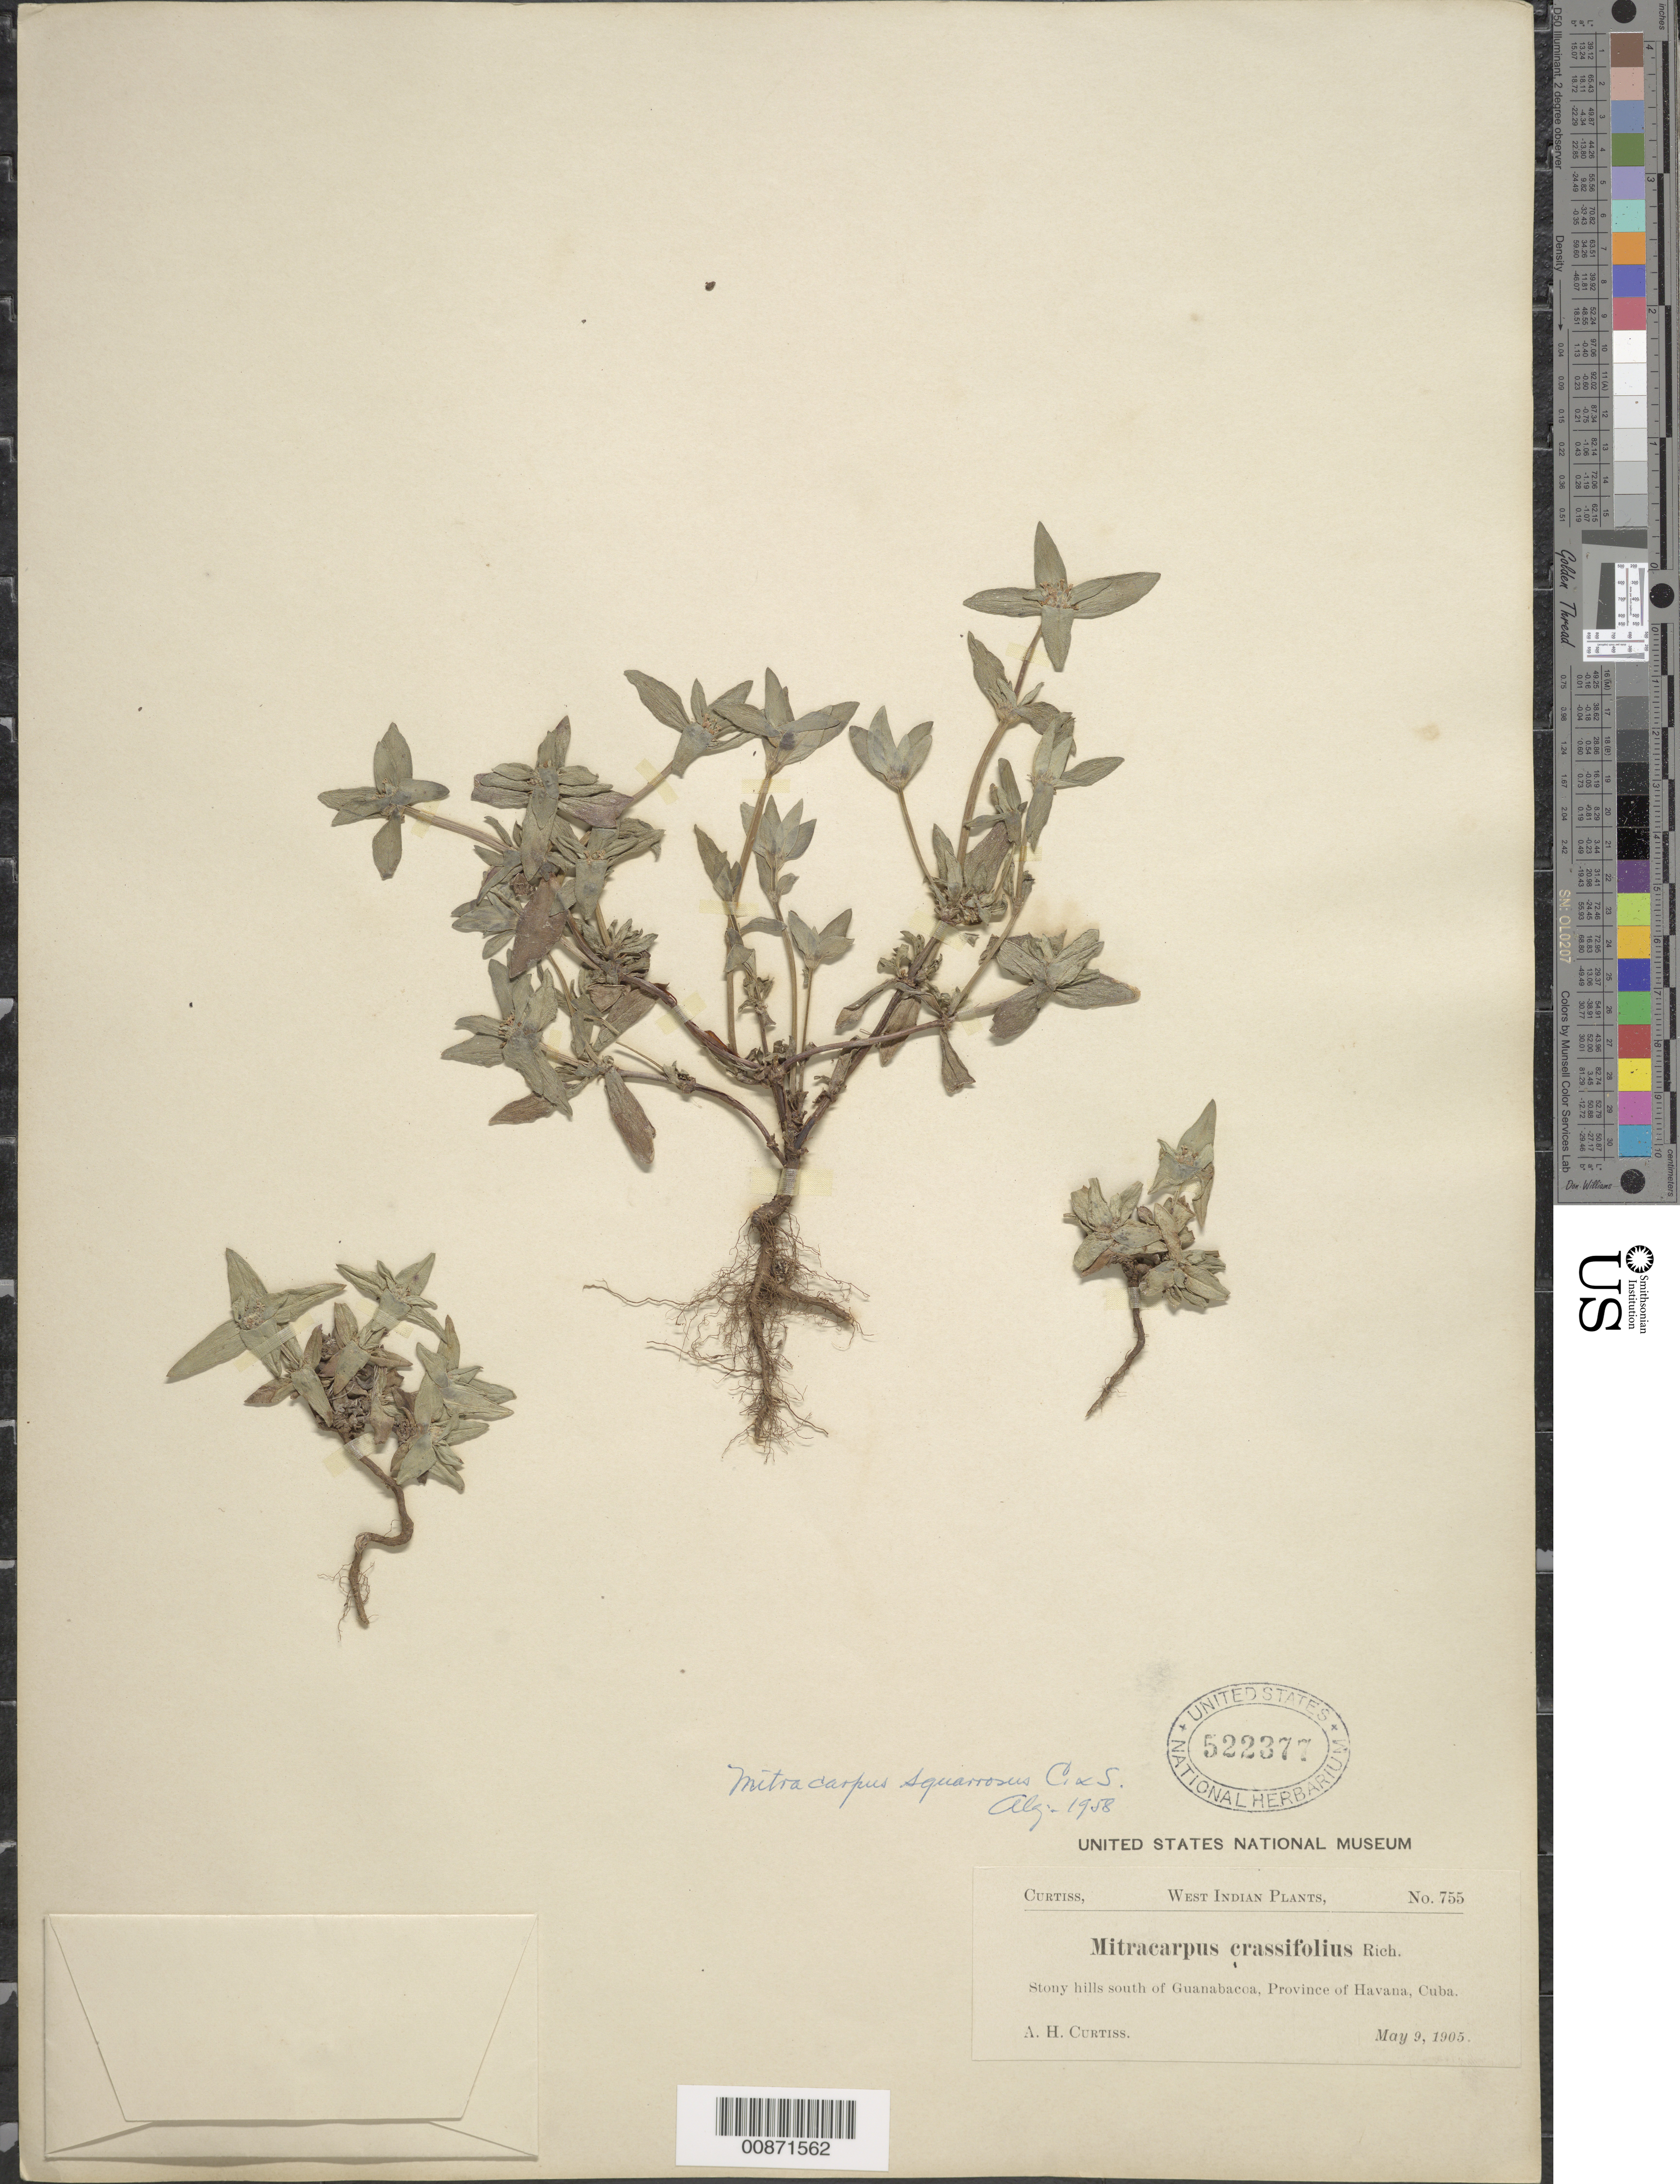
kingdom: Plantae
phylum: Tracheophyta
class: Magnoliopsida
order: Gentianales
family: Rubiaceae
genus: Mitracarpus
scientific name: Mitracarpus squarrosus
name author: Cham. & Schltdl.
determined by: Liogier, Alain H.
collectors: A. H. Curtiss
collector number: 755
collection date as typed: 09 May 1905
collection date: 1905-05-09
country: Cuba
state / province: La Habana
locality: Hills south of Guanabacoa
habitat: Stony hills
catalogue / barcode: US 522377